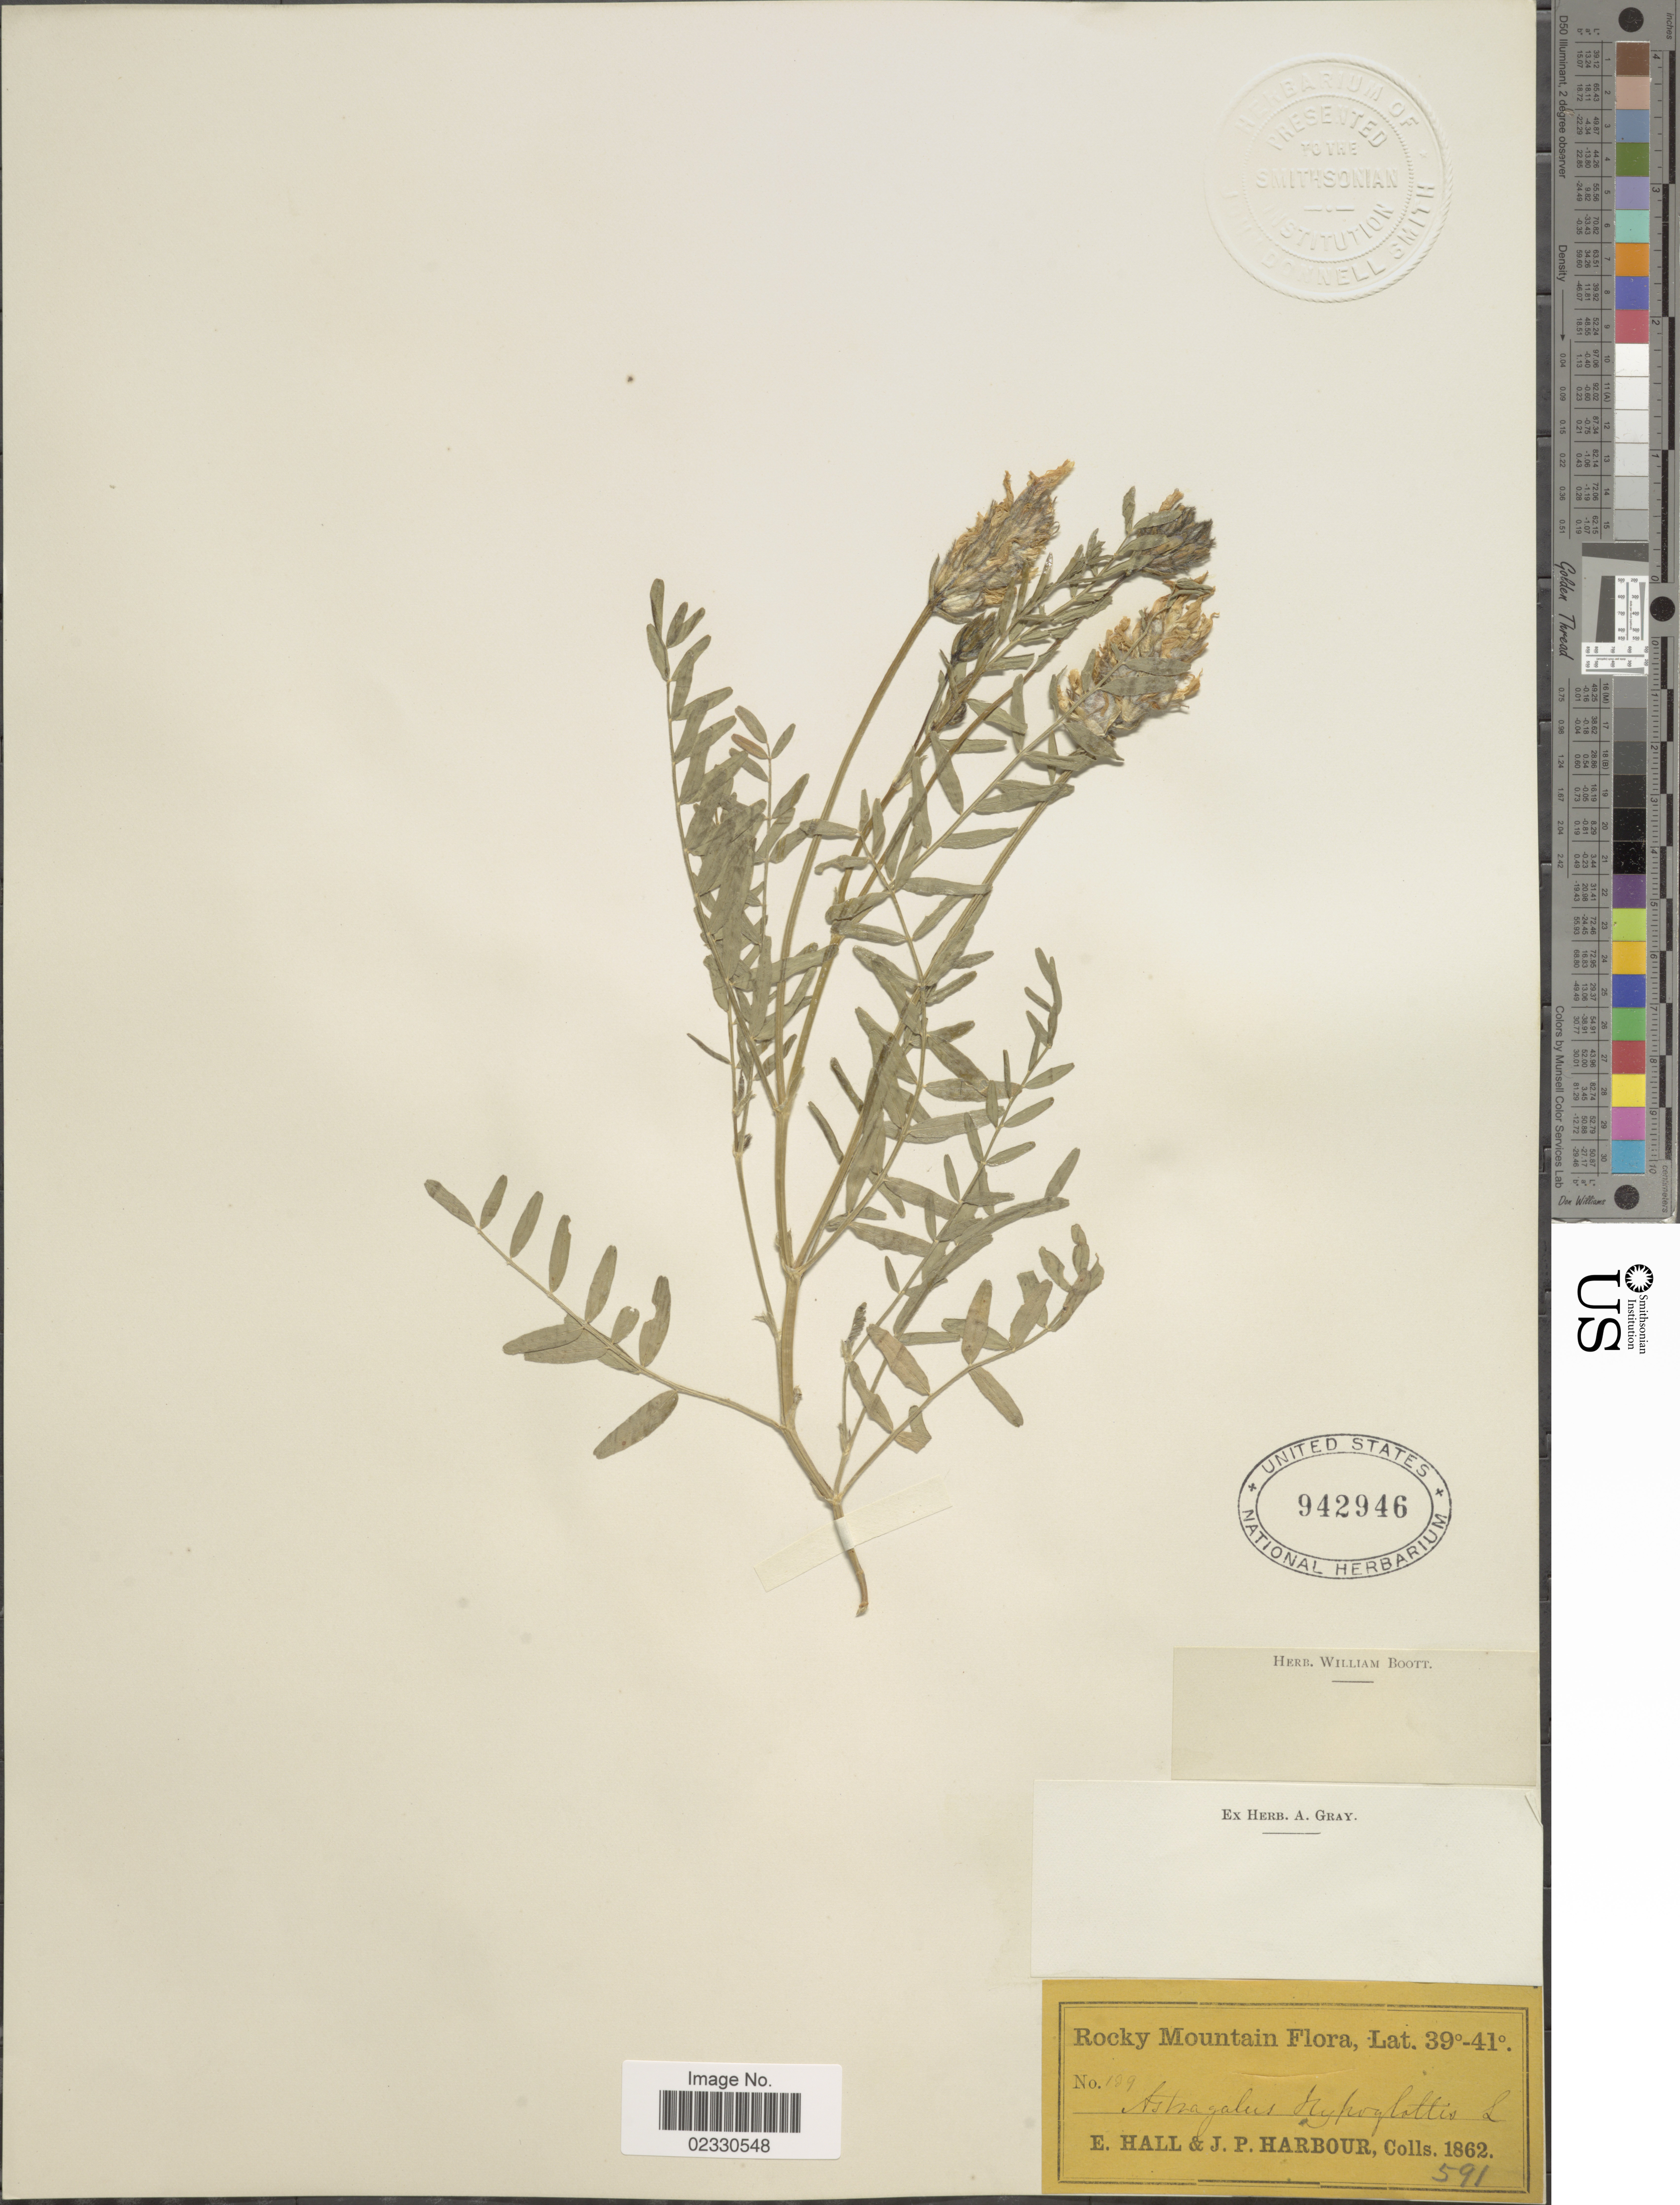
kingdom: Plantae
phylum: Tracheophyta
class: Magnoliopsida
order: Fabales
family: Fabaceae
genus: Astragalus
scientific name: Astragalus dasyglottis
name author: DC.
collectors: E. Hall & J. Harbour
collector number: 591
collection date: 1862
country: United States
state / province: Colorado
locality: Rocky Mtns.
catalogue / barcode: US 942946